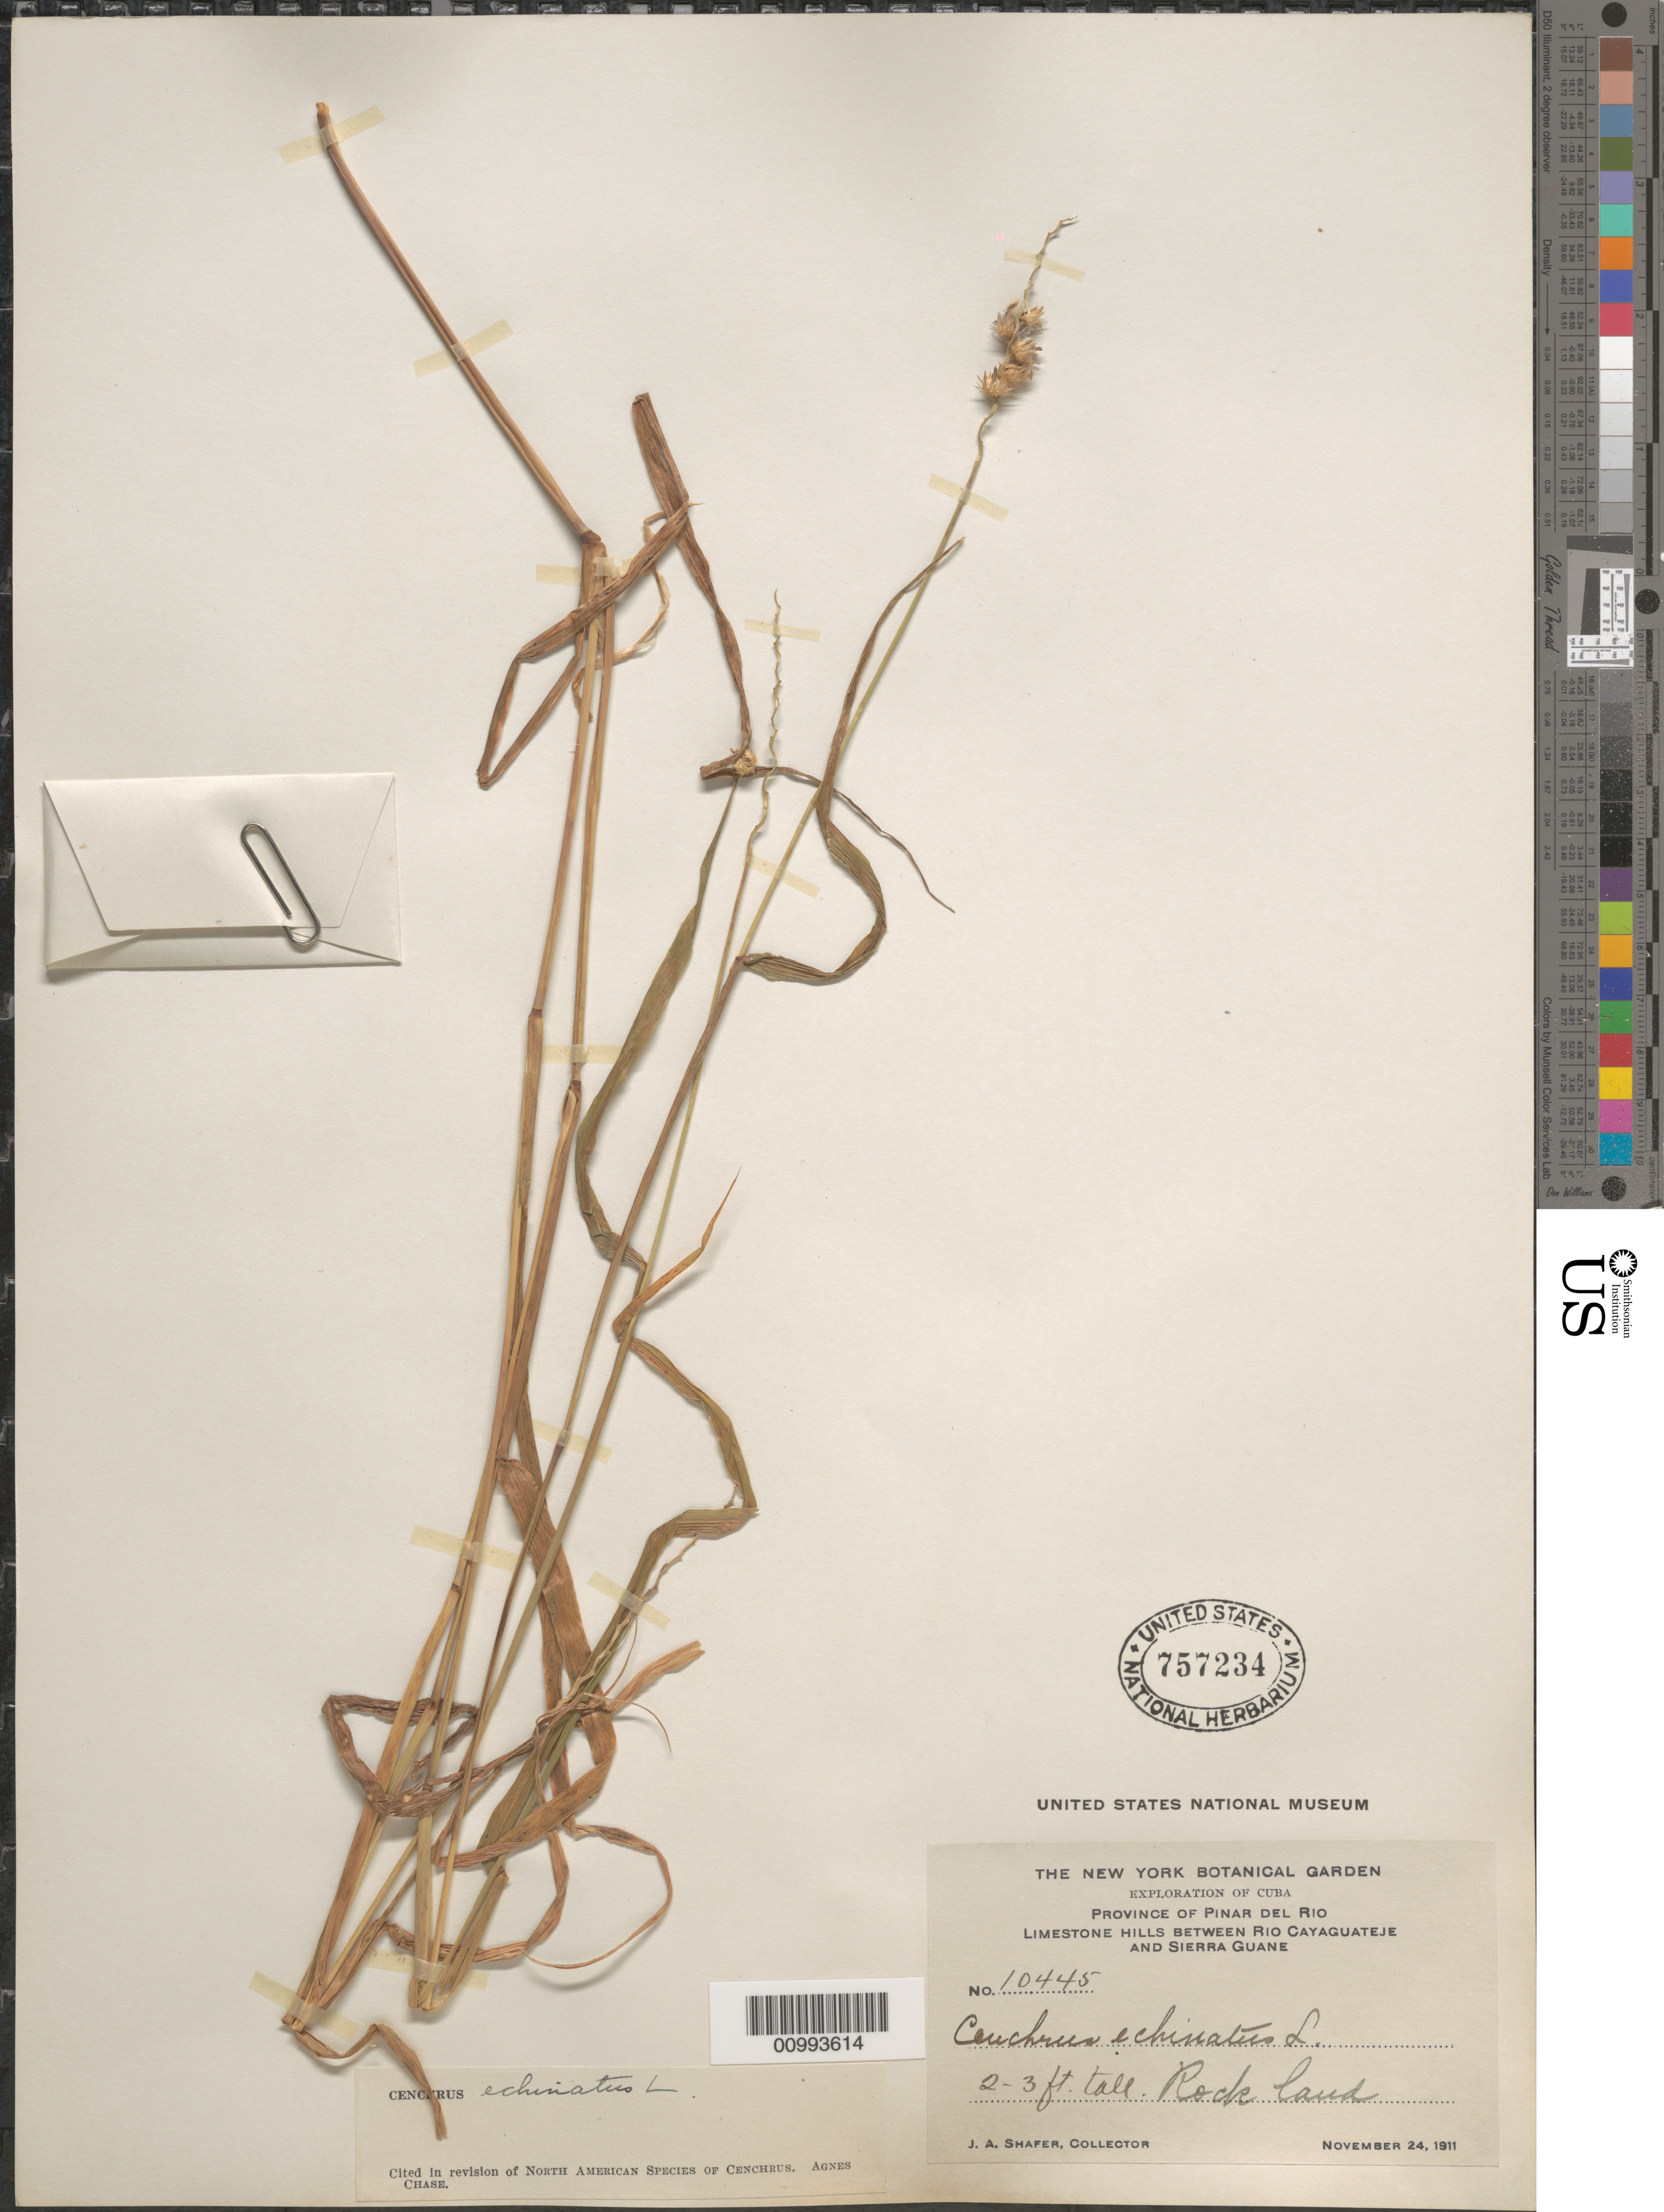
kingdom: Plantae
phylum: Tracheophyta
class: Liliopsida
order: Poales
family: Poaceae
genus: Cenchrus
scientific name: Cenchrus echinatus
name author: L.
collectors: J. A. Shafer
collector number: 10445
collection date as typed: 24 Nov 1911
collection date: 1911-11-24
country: Cuba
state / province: Pinar del Rio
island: Cuba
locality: Between Rio Cayaguateje and Sierra Guane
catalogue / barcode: US 757234